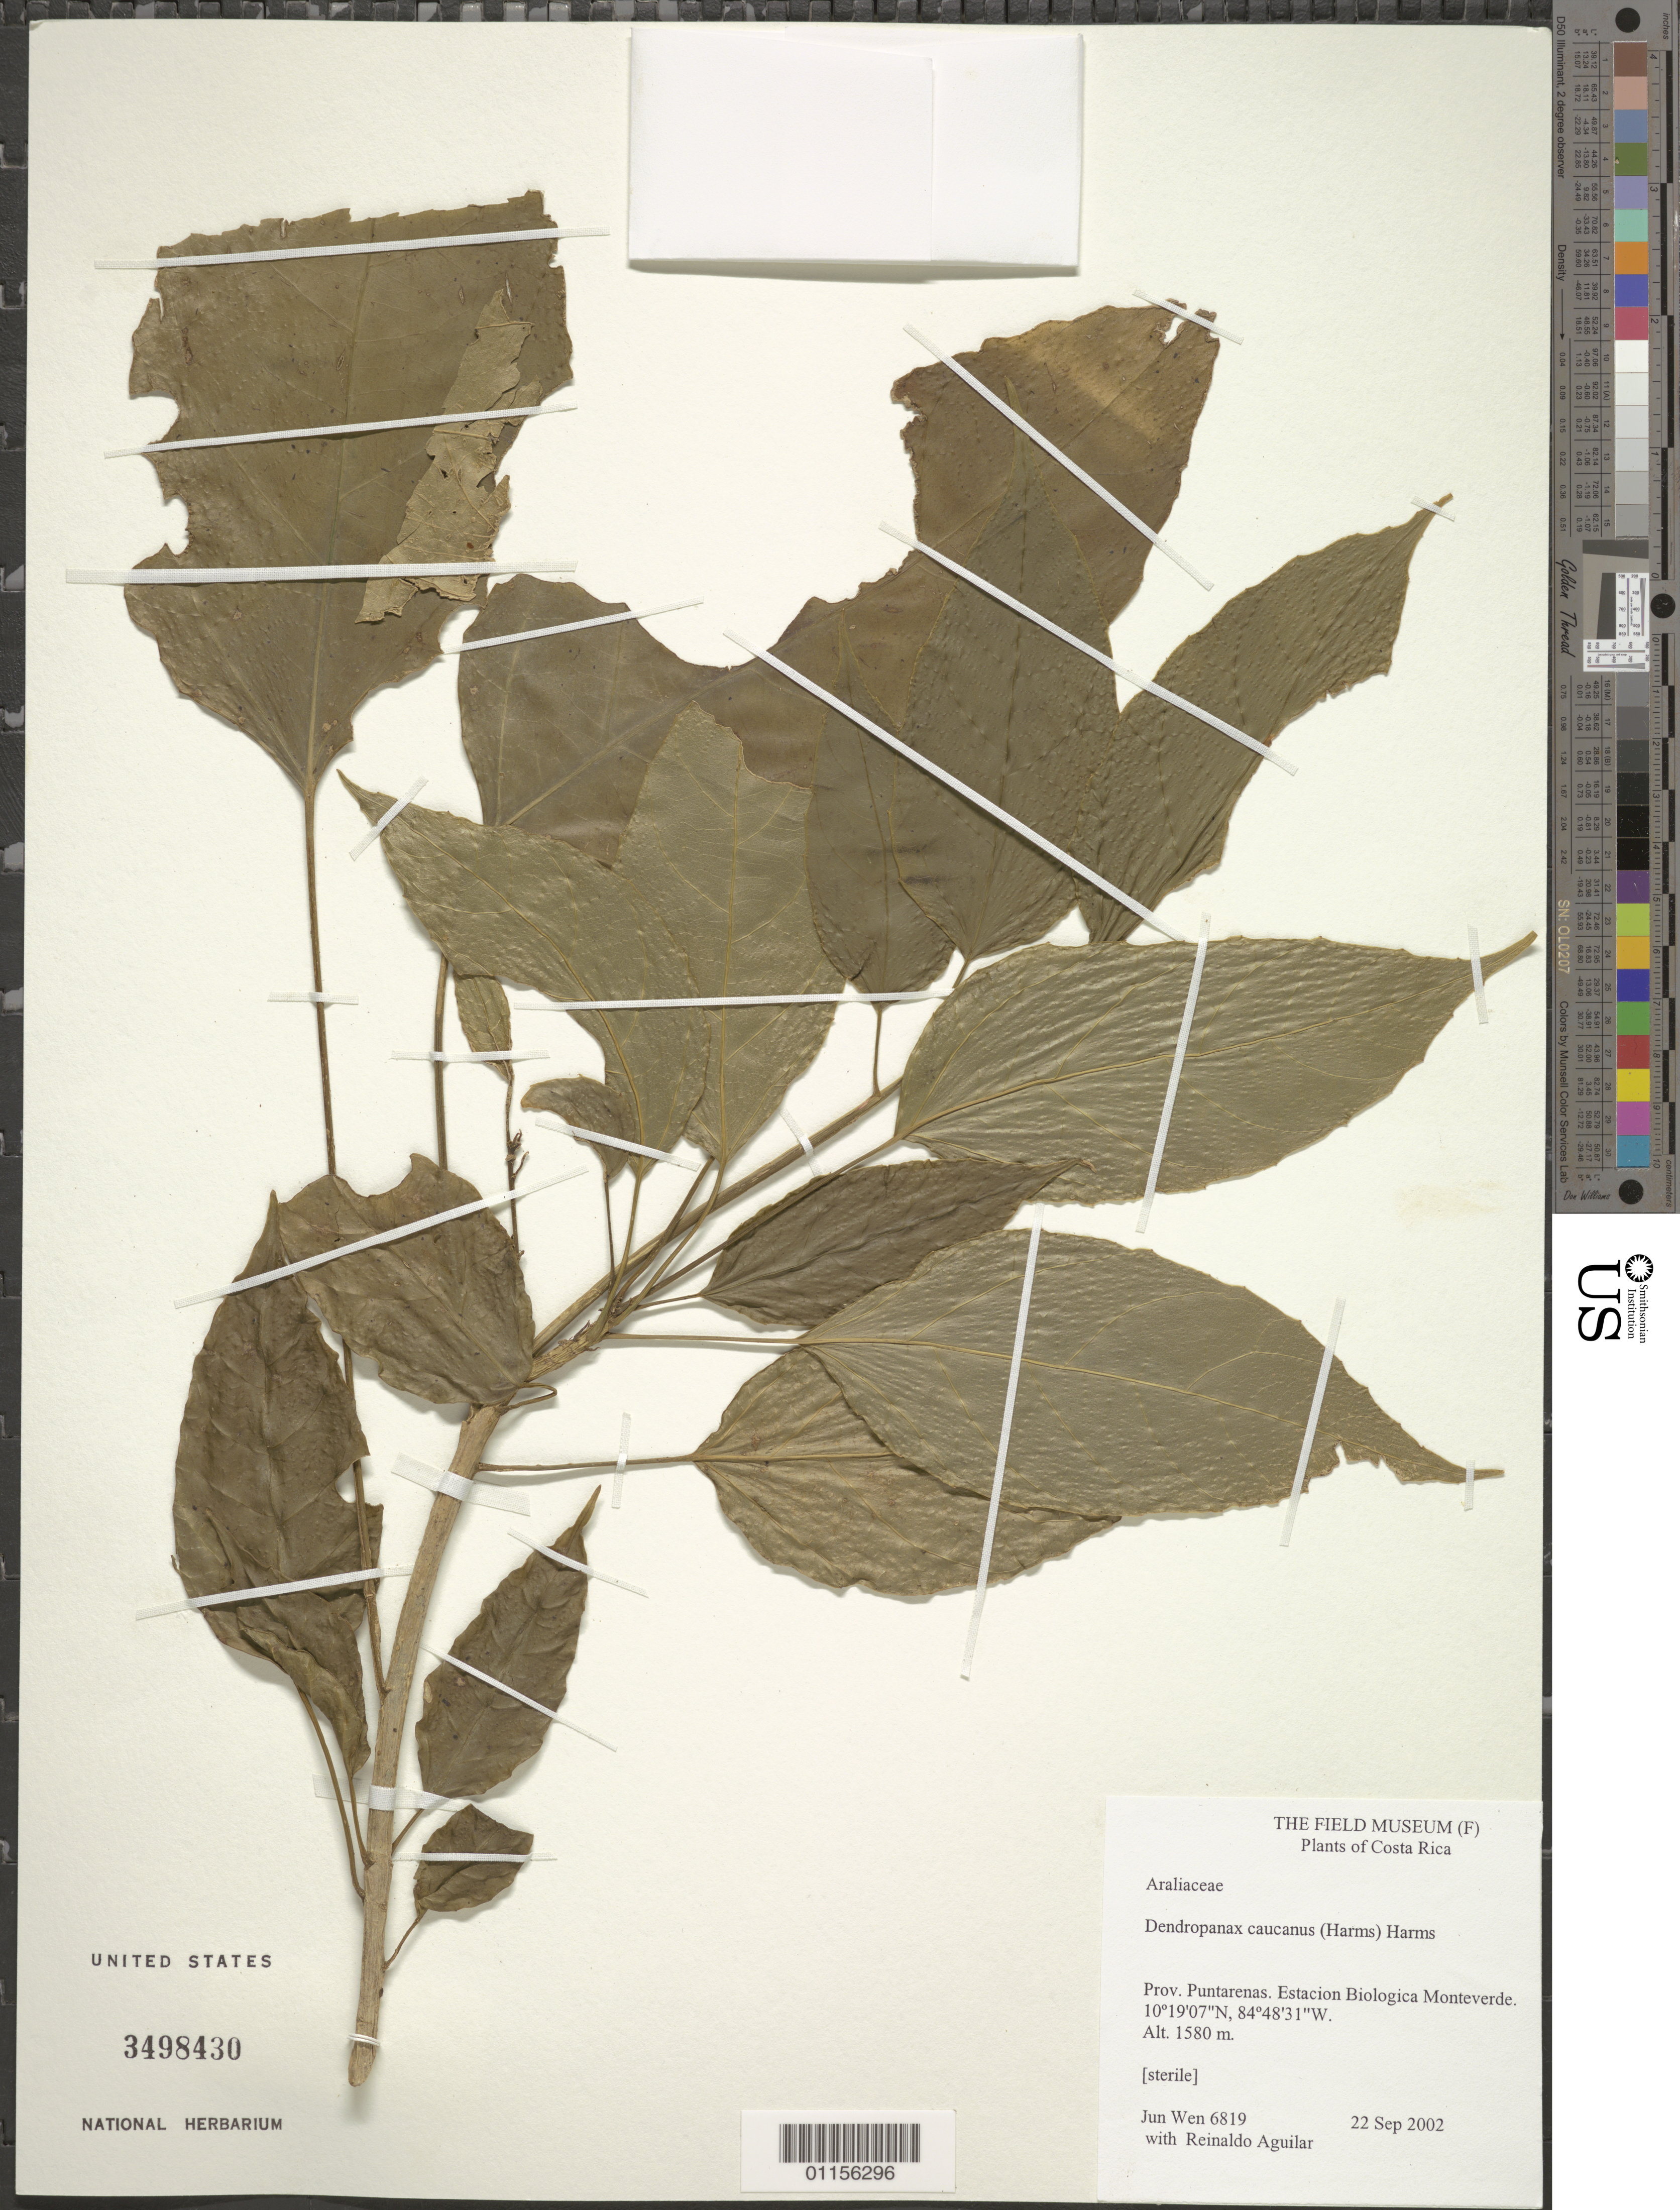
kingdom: Plantae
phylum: Tracheophyta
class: Magnoliopsida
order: Apiales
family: Araliaceae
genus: Dendropanax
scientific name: Dendropanax caucanus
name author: (Harms) Harms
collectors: J. Wen & R. Aguilar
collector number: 6819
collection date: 2002-09-22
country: Costa Rica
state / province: Puntarenas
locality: Estacion Biologica Monteverde.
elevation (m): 1580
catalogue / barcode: US 3498430